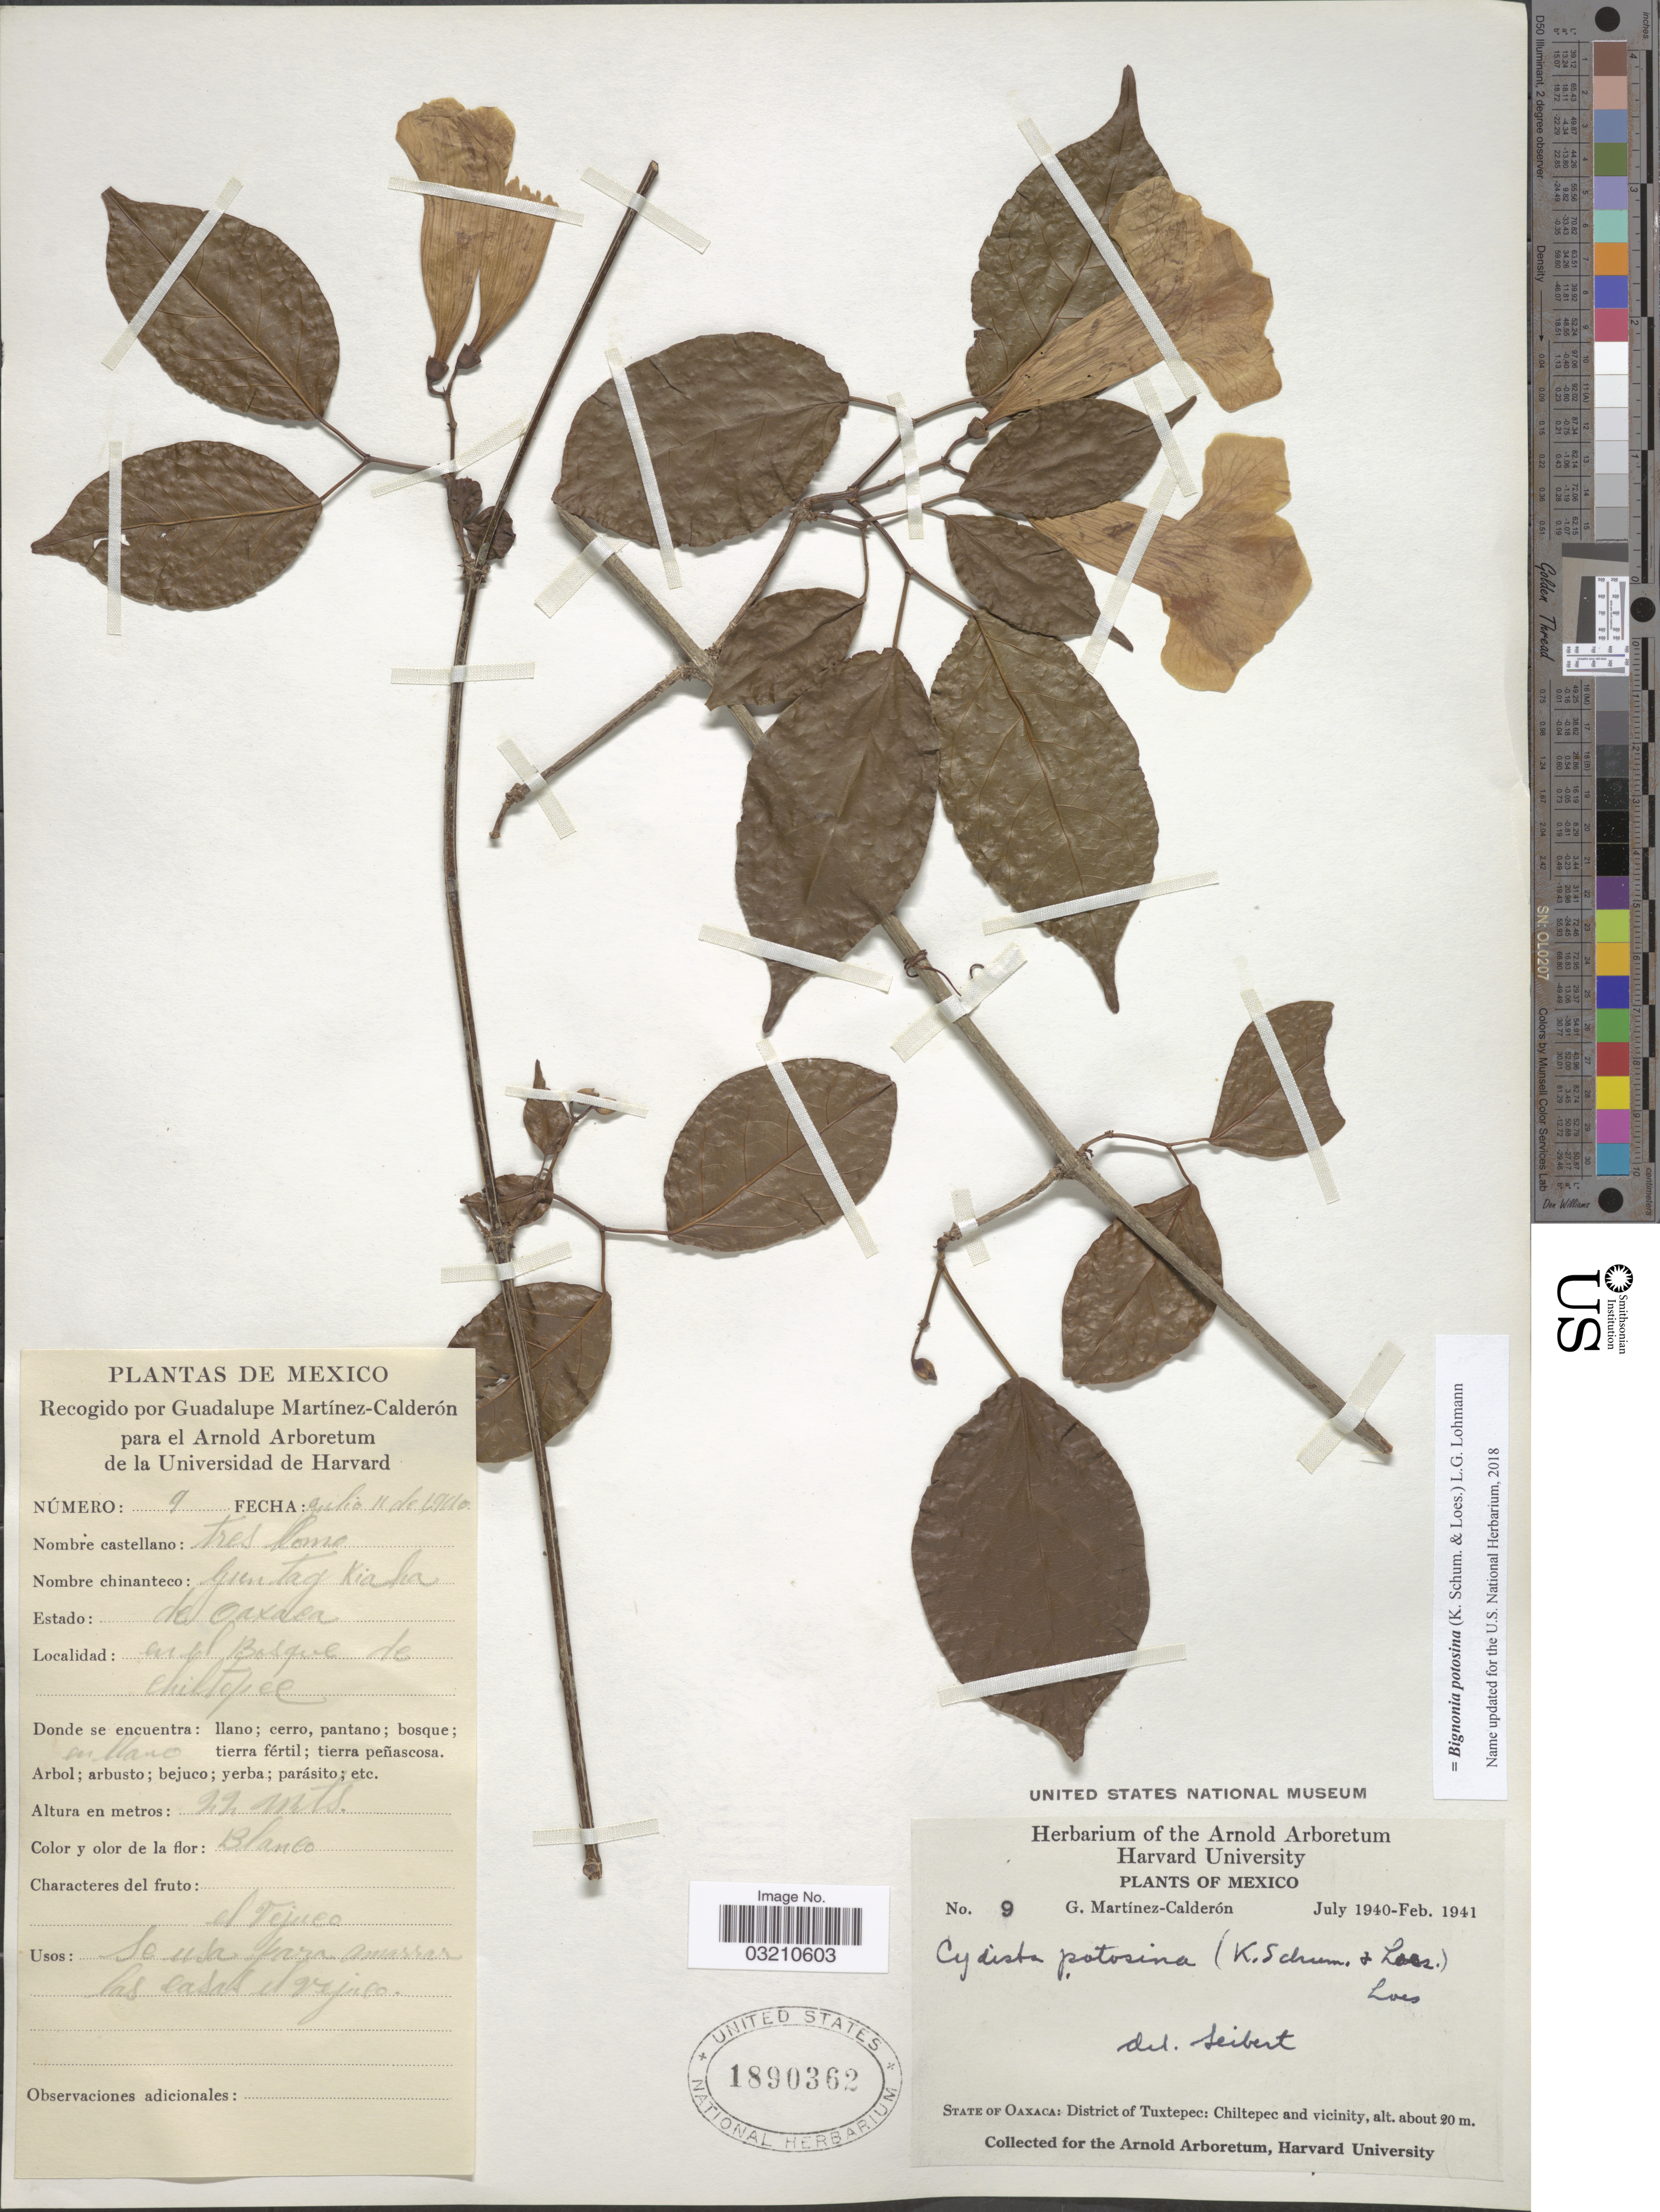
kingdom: Plantae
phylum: Tracheophyta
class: Magnoliopsida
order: Lamiales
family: Bignoniaceae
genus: Bignonia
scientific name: Bignonia potosina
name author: (K. Schum. & Loes.) L.G. Lohmann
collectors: G. Martínez Calderón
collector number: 9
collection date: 1940-07-11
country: Mexico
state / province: Oaxaca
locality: District of Tuxtepec: Chiltepec and vicinity.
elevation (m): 20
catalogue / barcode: US 1890362